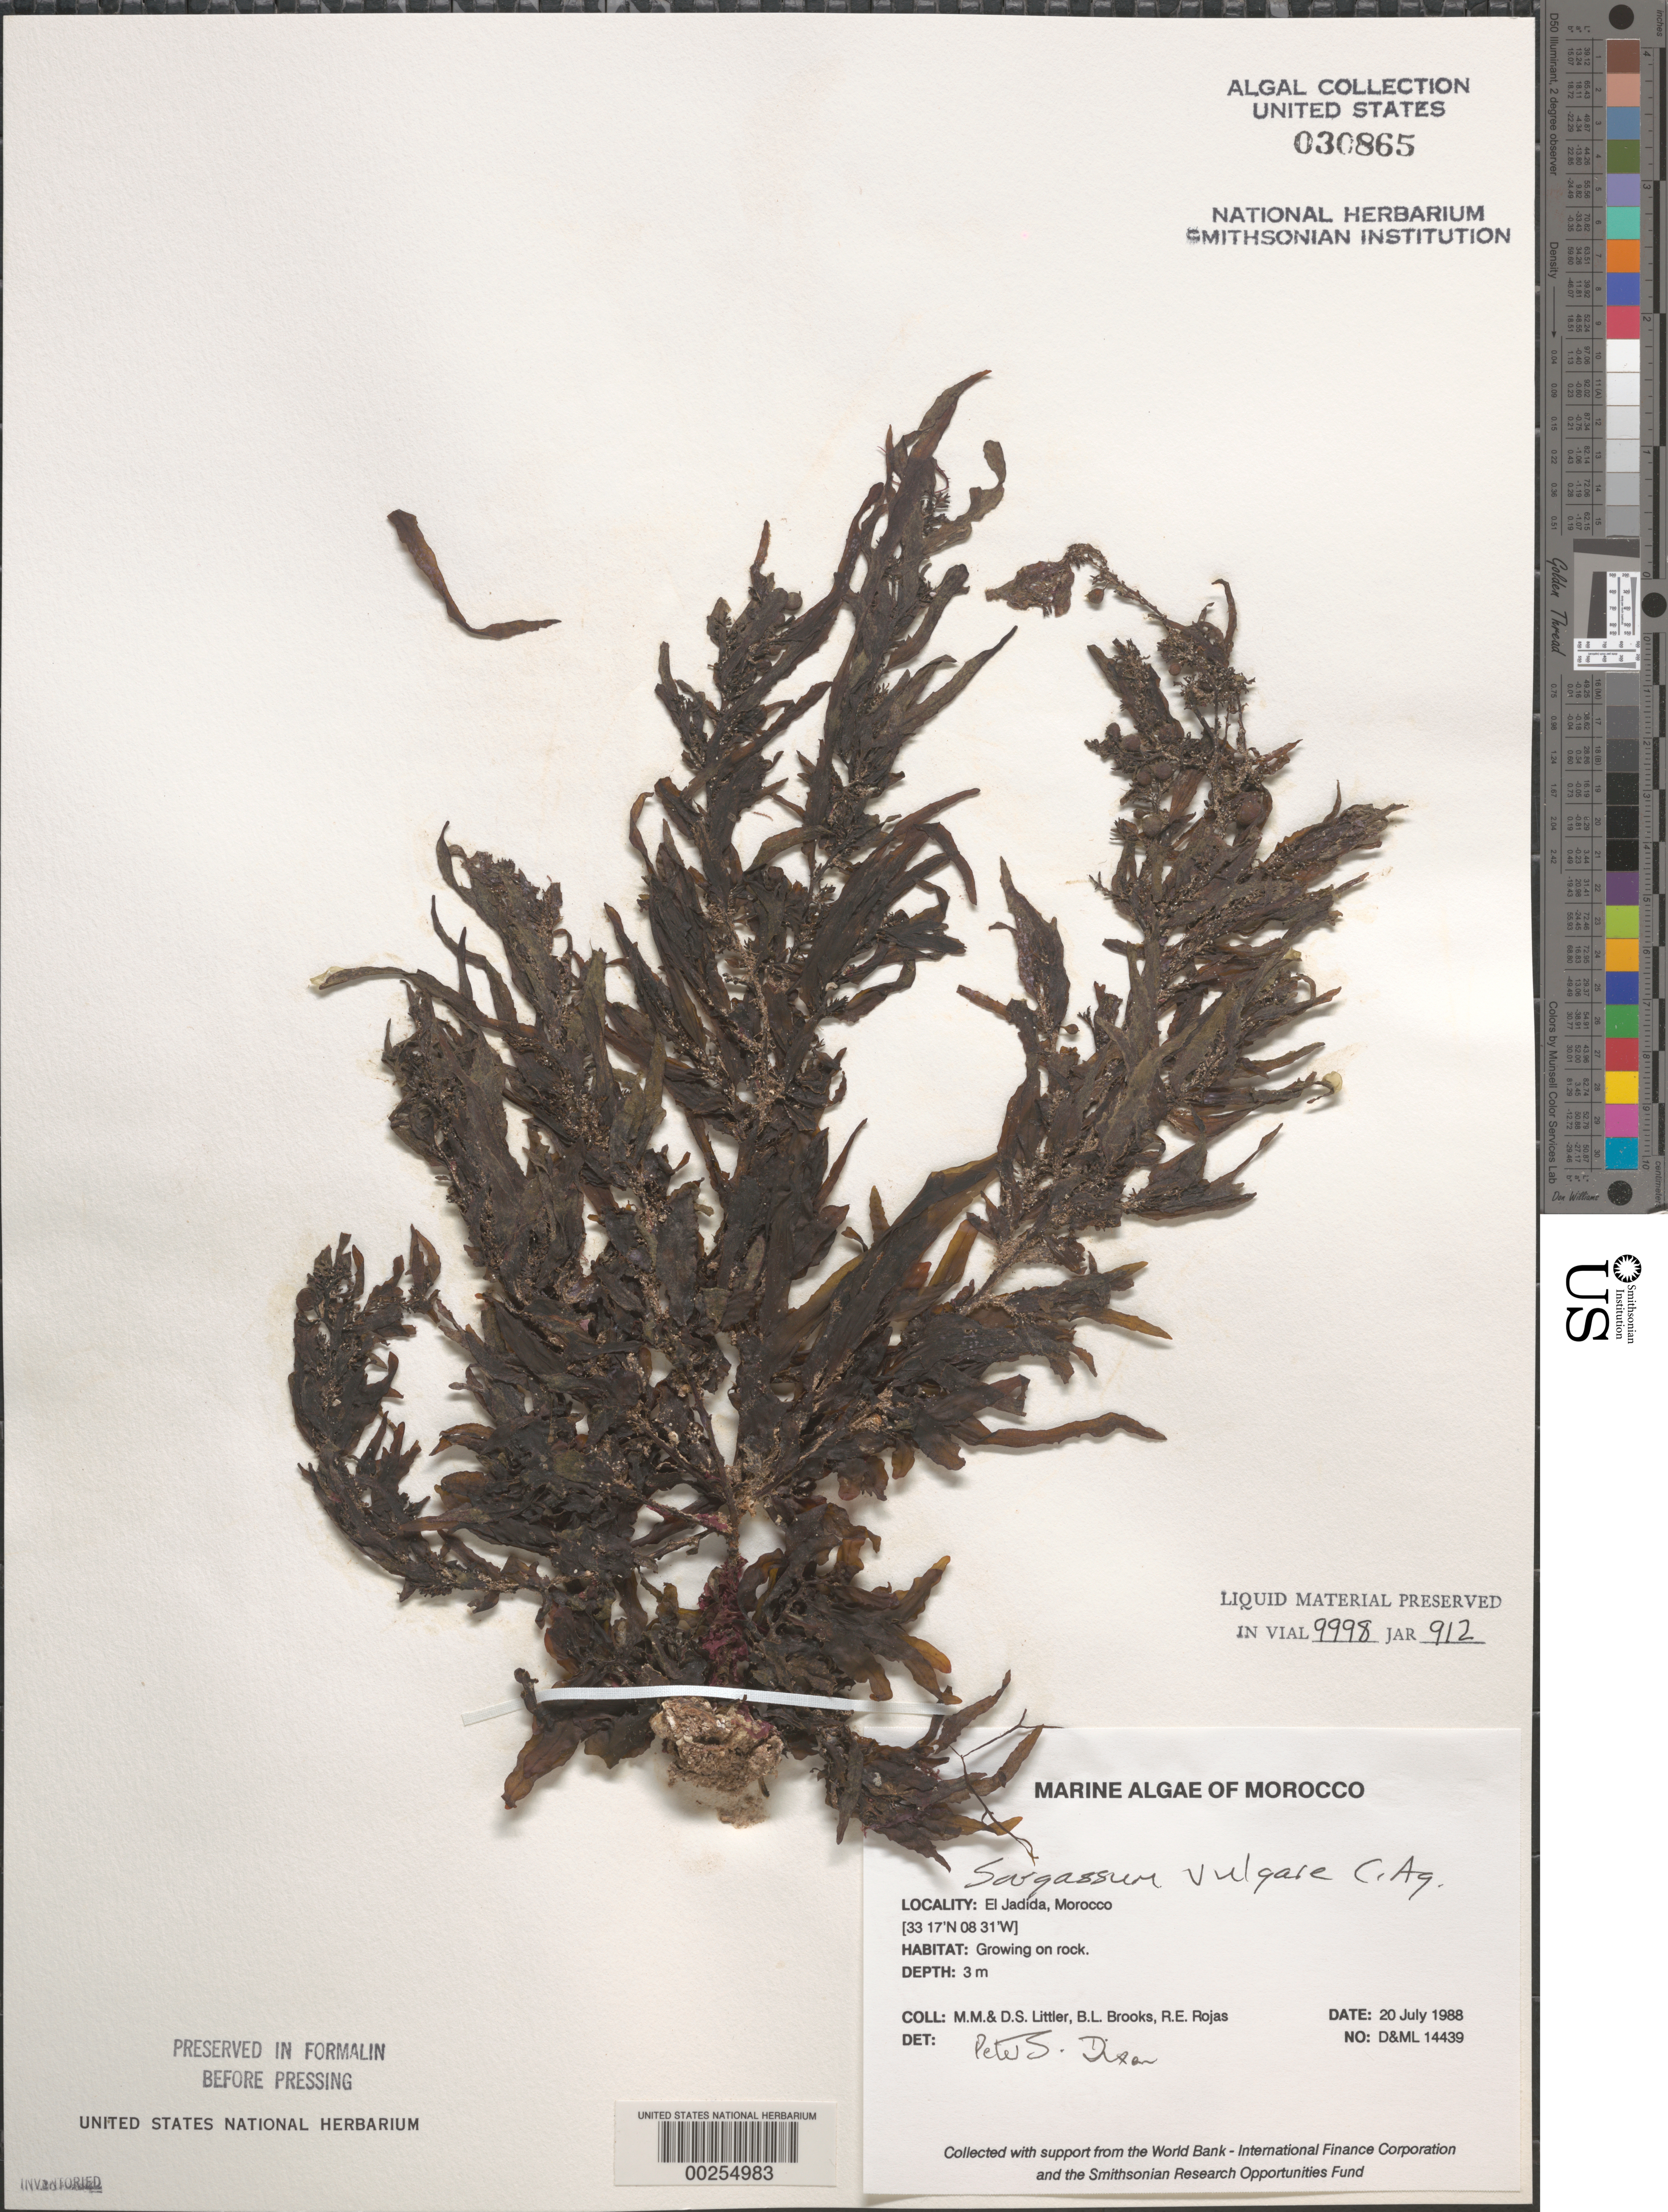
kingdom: Chromista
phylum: Ochrophyta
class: Phaeophyceae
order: Fucales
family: Sargassaceae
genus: Sargassum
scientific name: Sargassum vulgare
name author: C. Agardh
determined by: Dixon, P. S.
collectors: M. M. Littler, D. S. Littler, B. Brooks & R. Rojas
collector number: D&ML 14439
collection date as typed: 20 Jul 1988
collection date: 1988-07-20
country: Morocco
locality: El Jadida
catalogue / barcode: US 30865